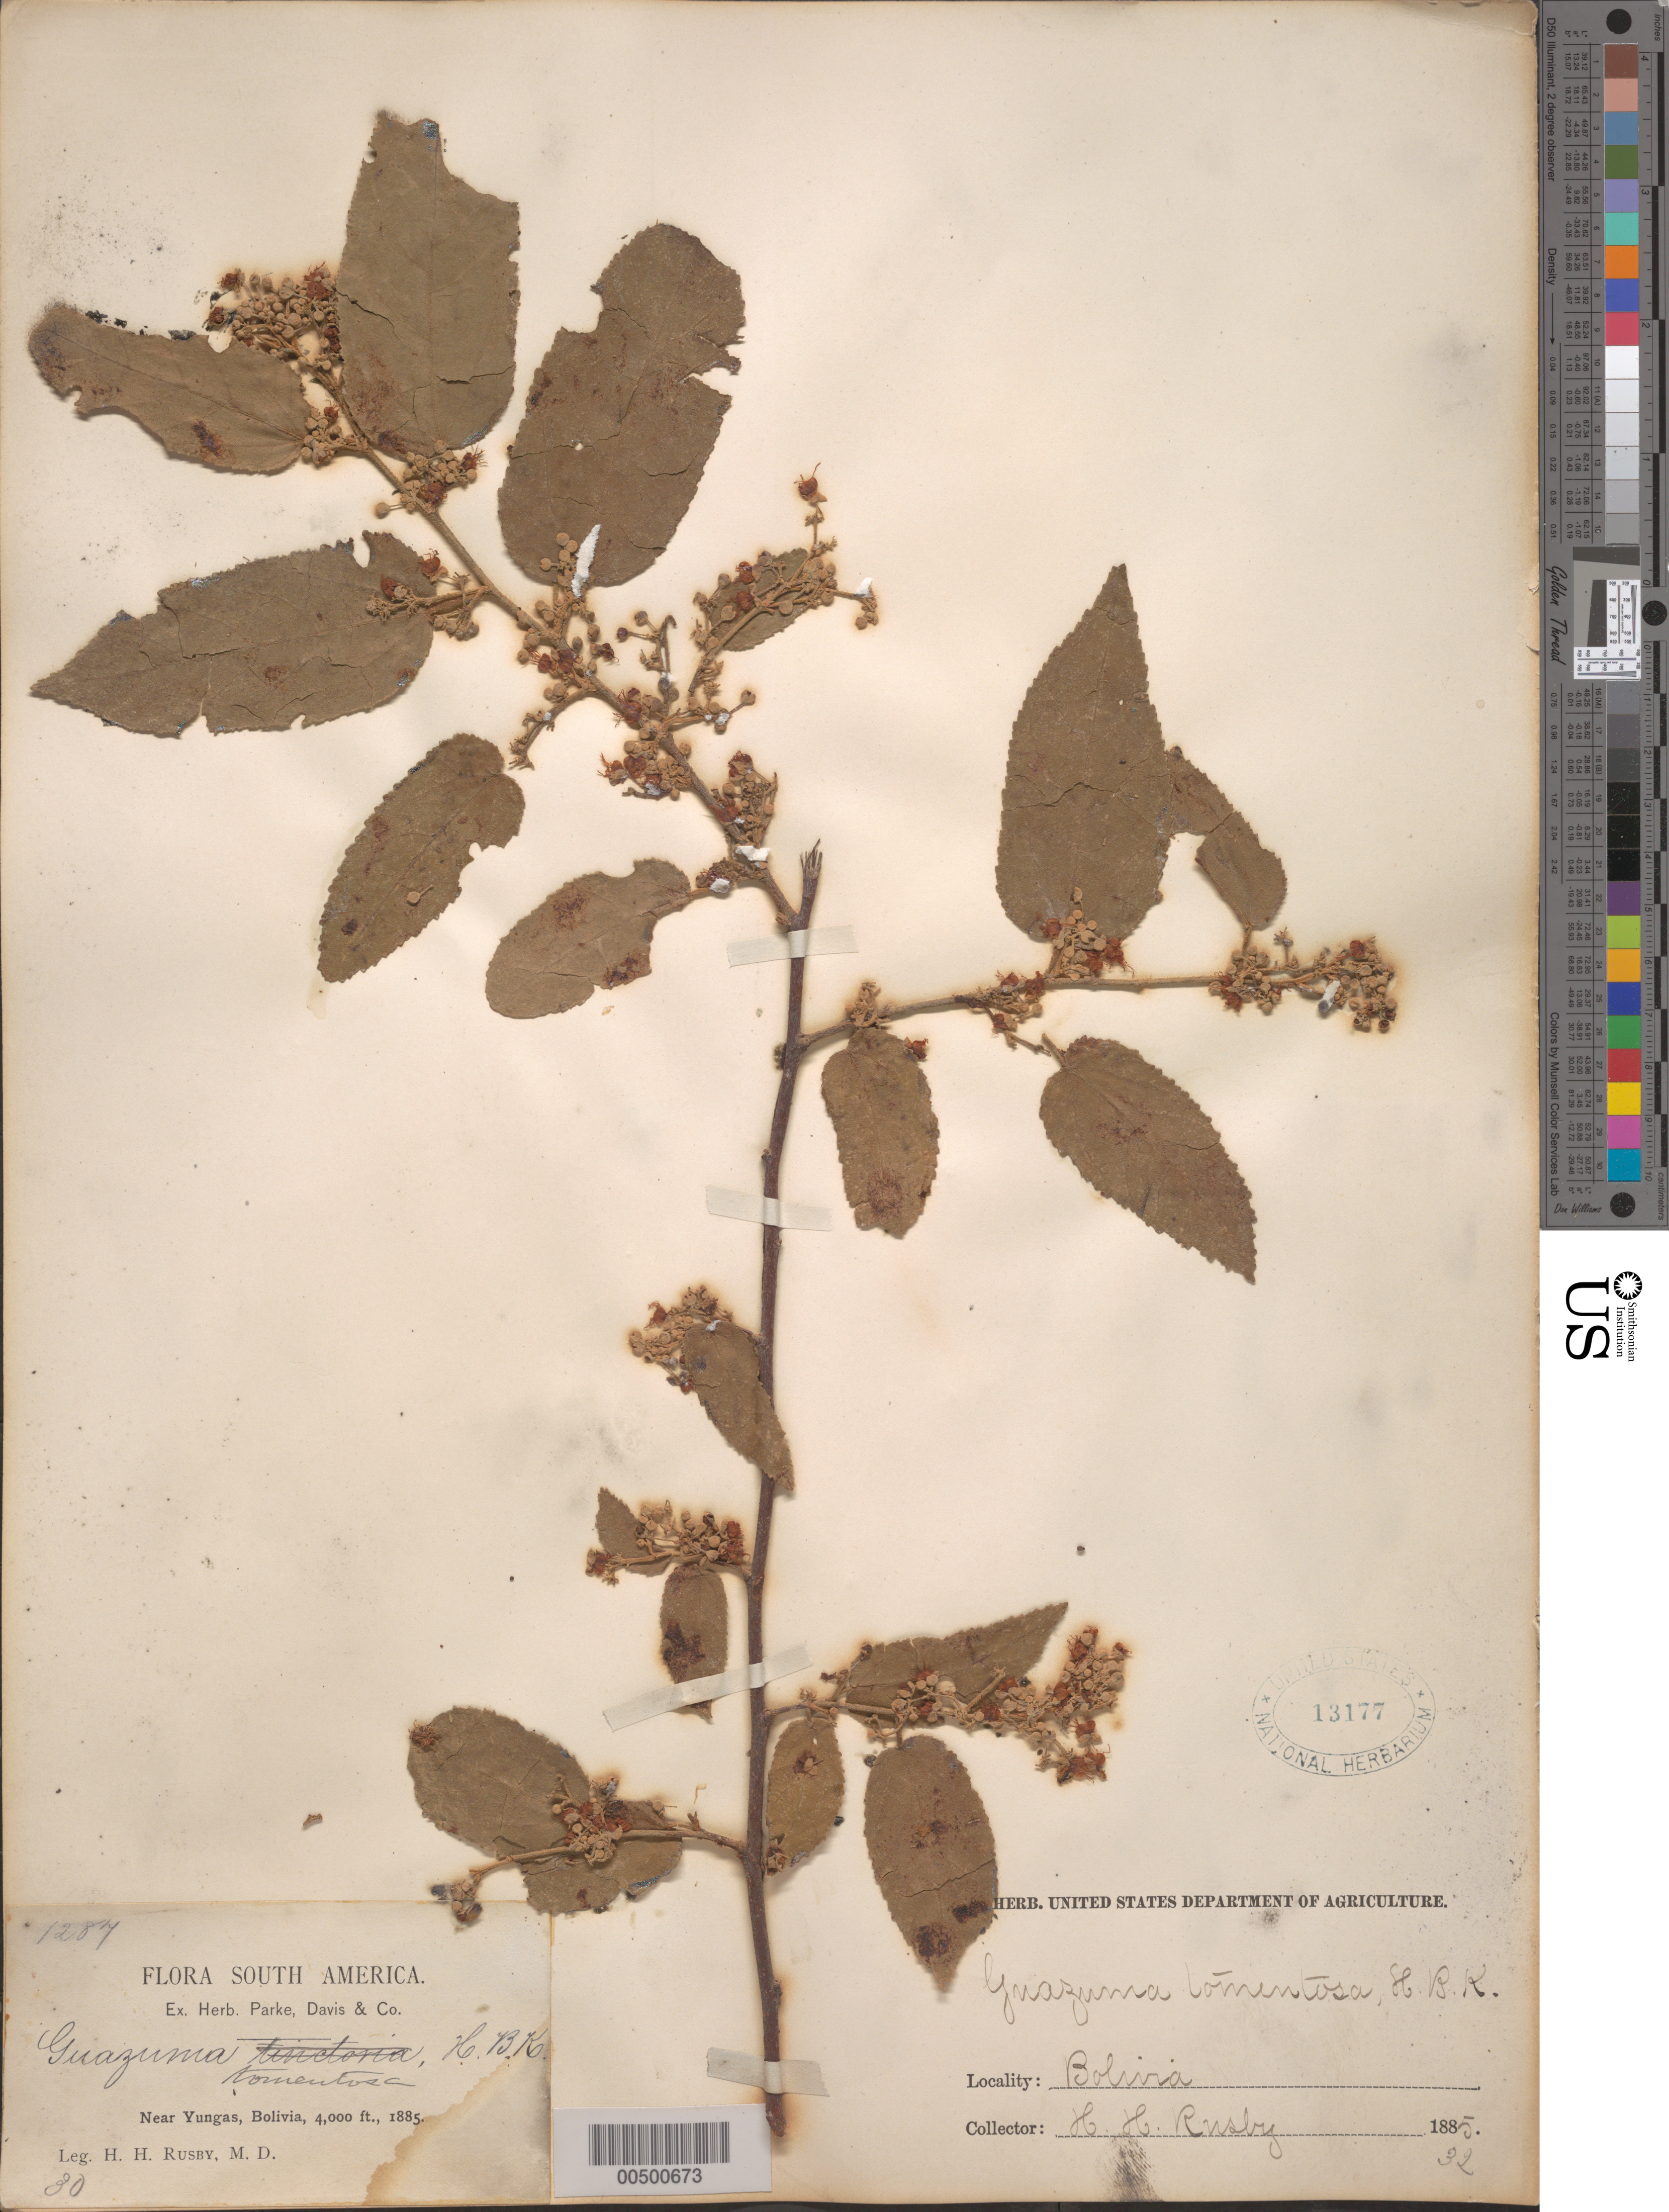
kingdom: Plantae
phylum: Tracheophyta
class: Magnoliopsida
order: Malvales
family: Malvaceae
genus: Guazuma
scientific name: Guazuma ulmifolia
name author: Lam.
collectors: H. H. Rusby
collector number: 1287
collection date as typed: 1885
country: Bolivia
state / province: La Paz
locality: Near Yungas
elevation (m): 1219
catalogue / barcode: US 13177